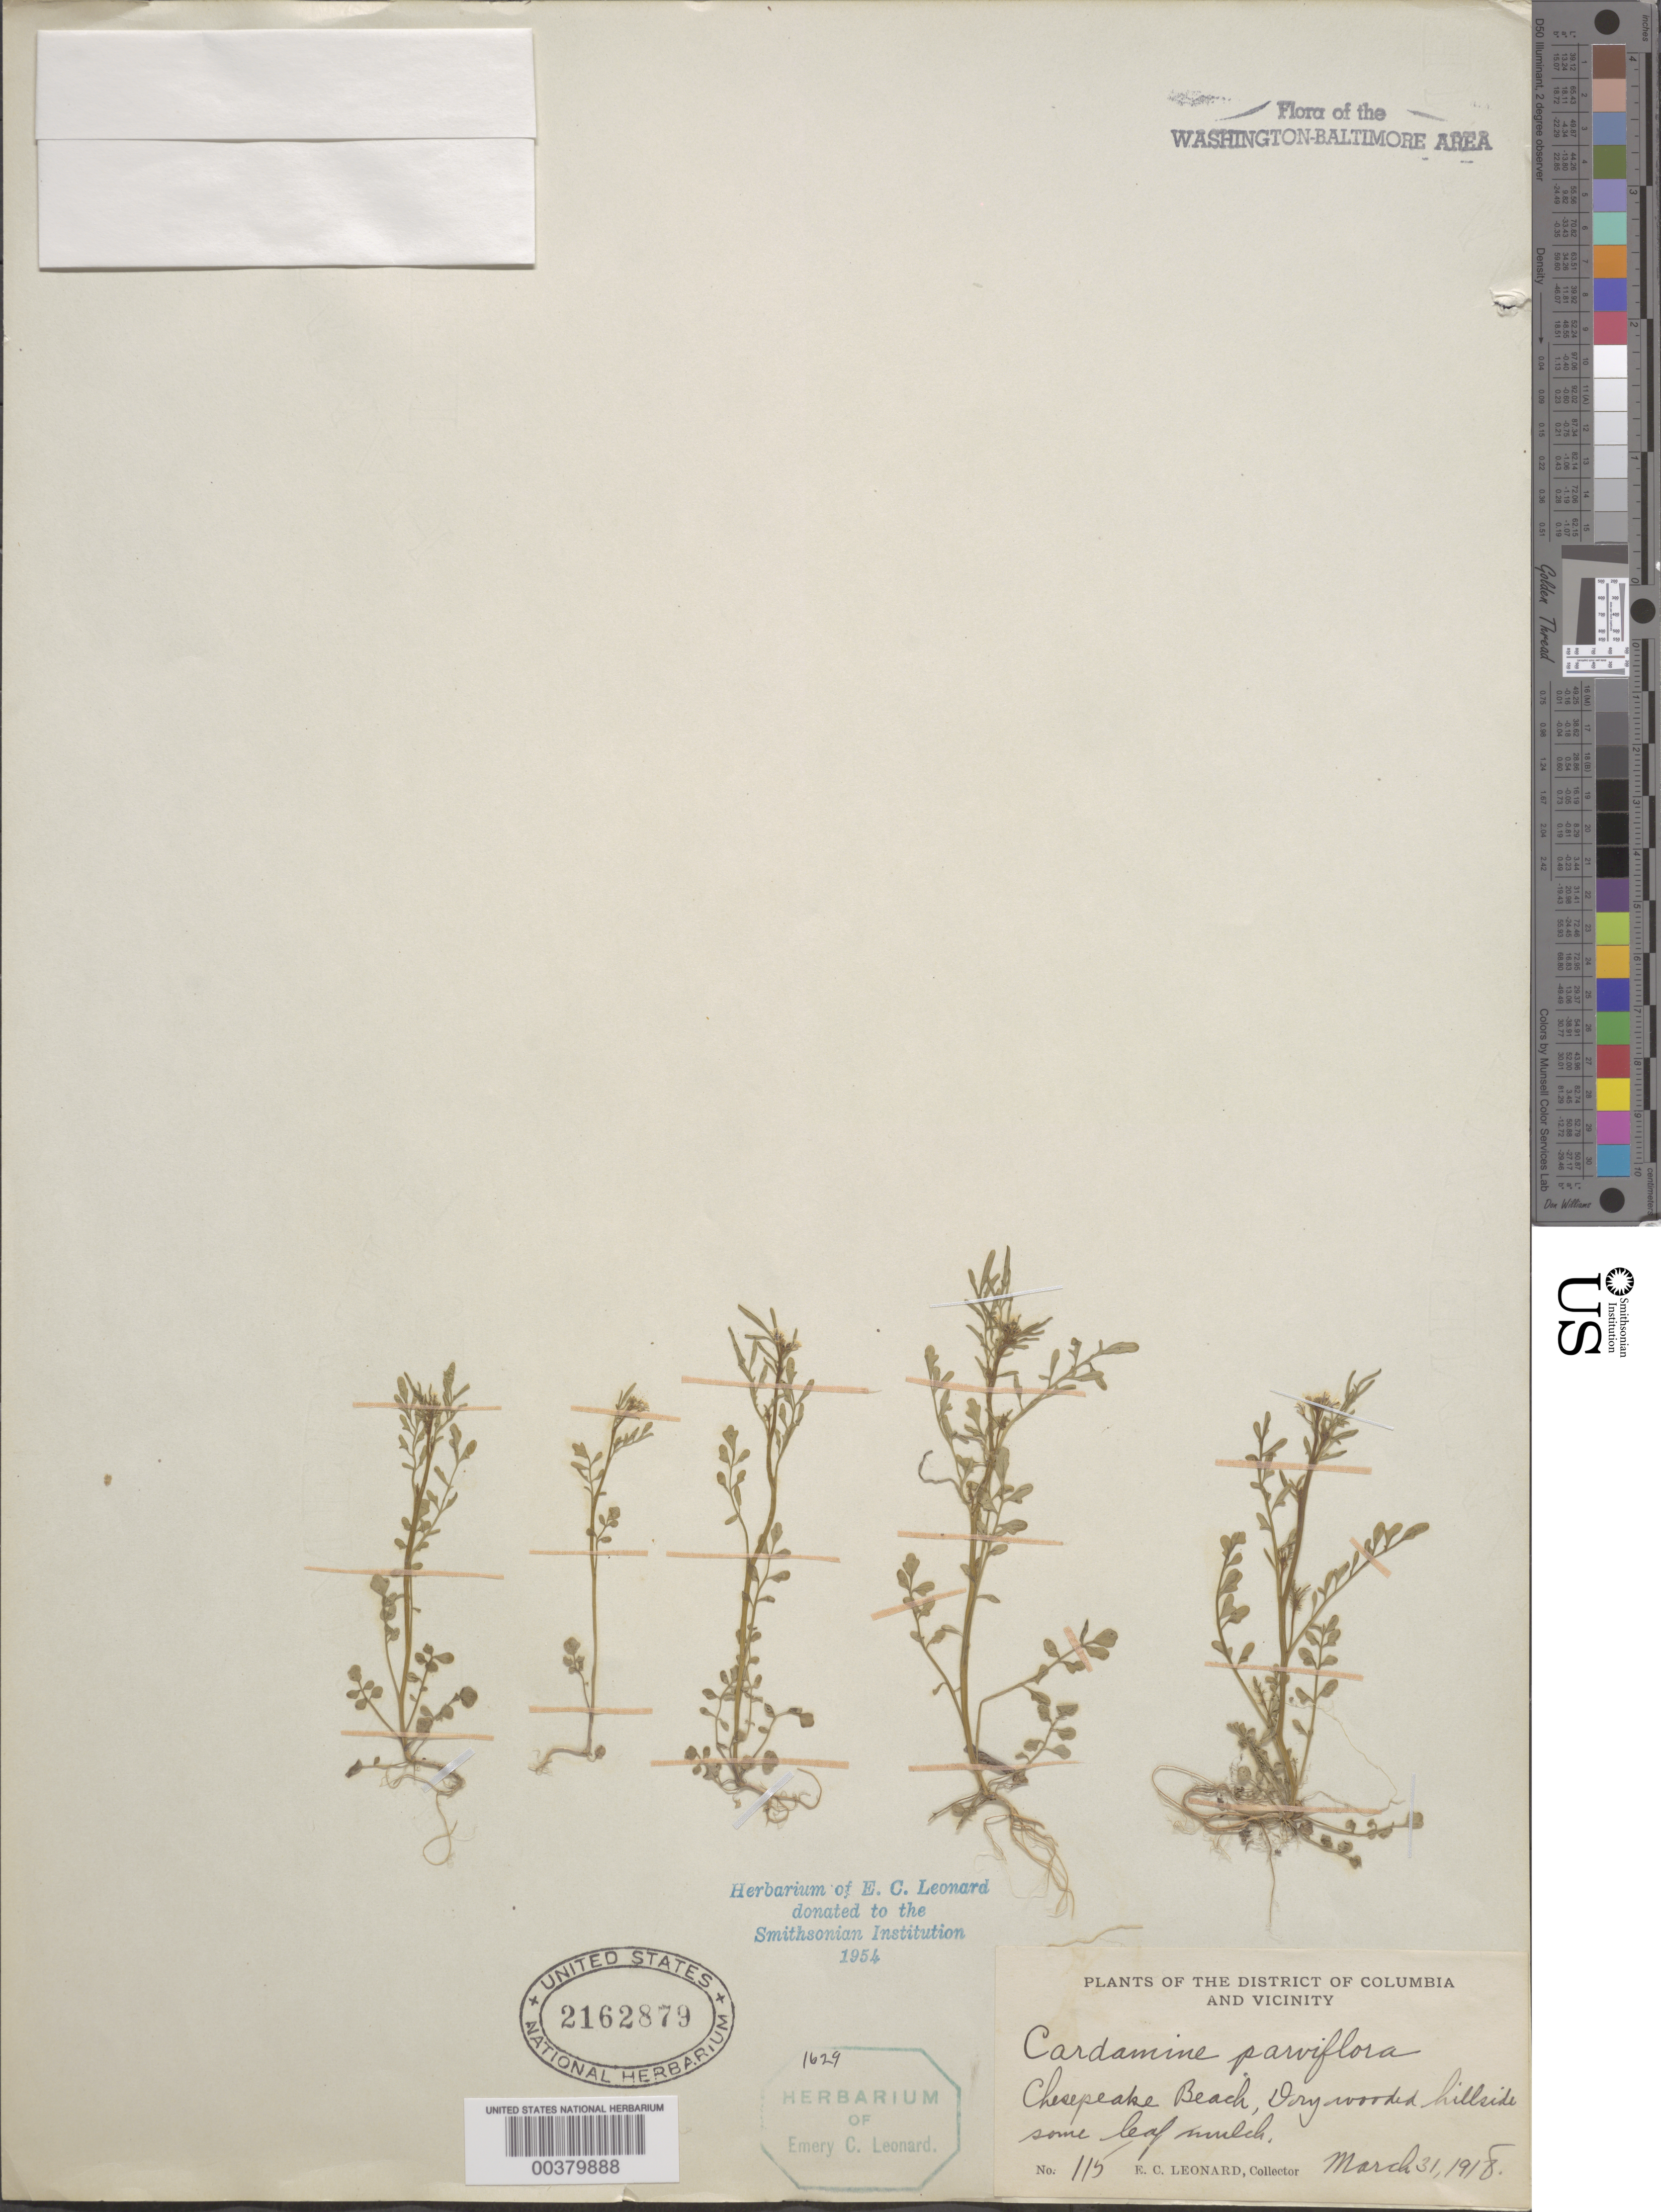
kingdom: Plantae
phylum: Tracheophyta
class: Magnoliopsida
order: Brassicales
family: Brassicaceae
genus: Cardamine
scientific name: Cardamine parviflora var. arenicola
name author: (Britton) O.E. Schulz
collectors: E. C. Leonard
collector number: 115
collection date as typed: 31 Mar 1918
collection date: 1918-03-31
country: United States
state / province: Maryland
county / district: Calvert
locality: Chesapeake Beach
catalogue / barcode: US 2162879